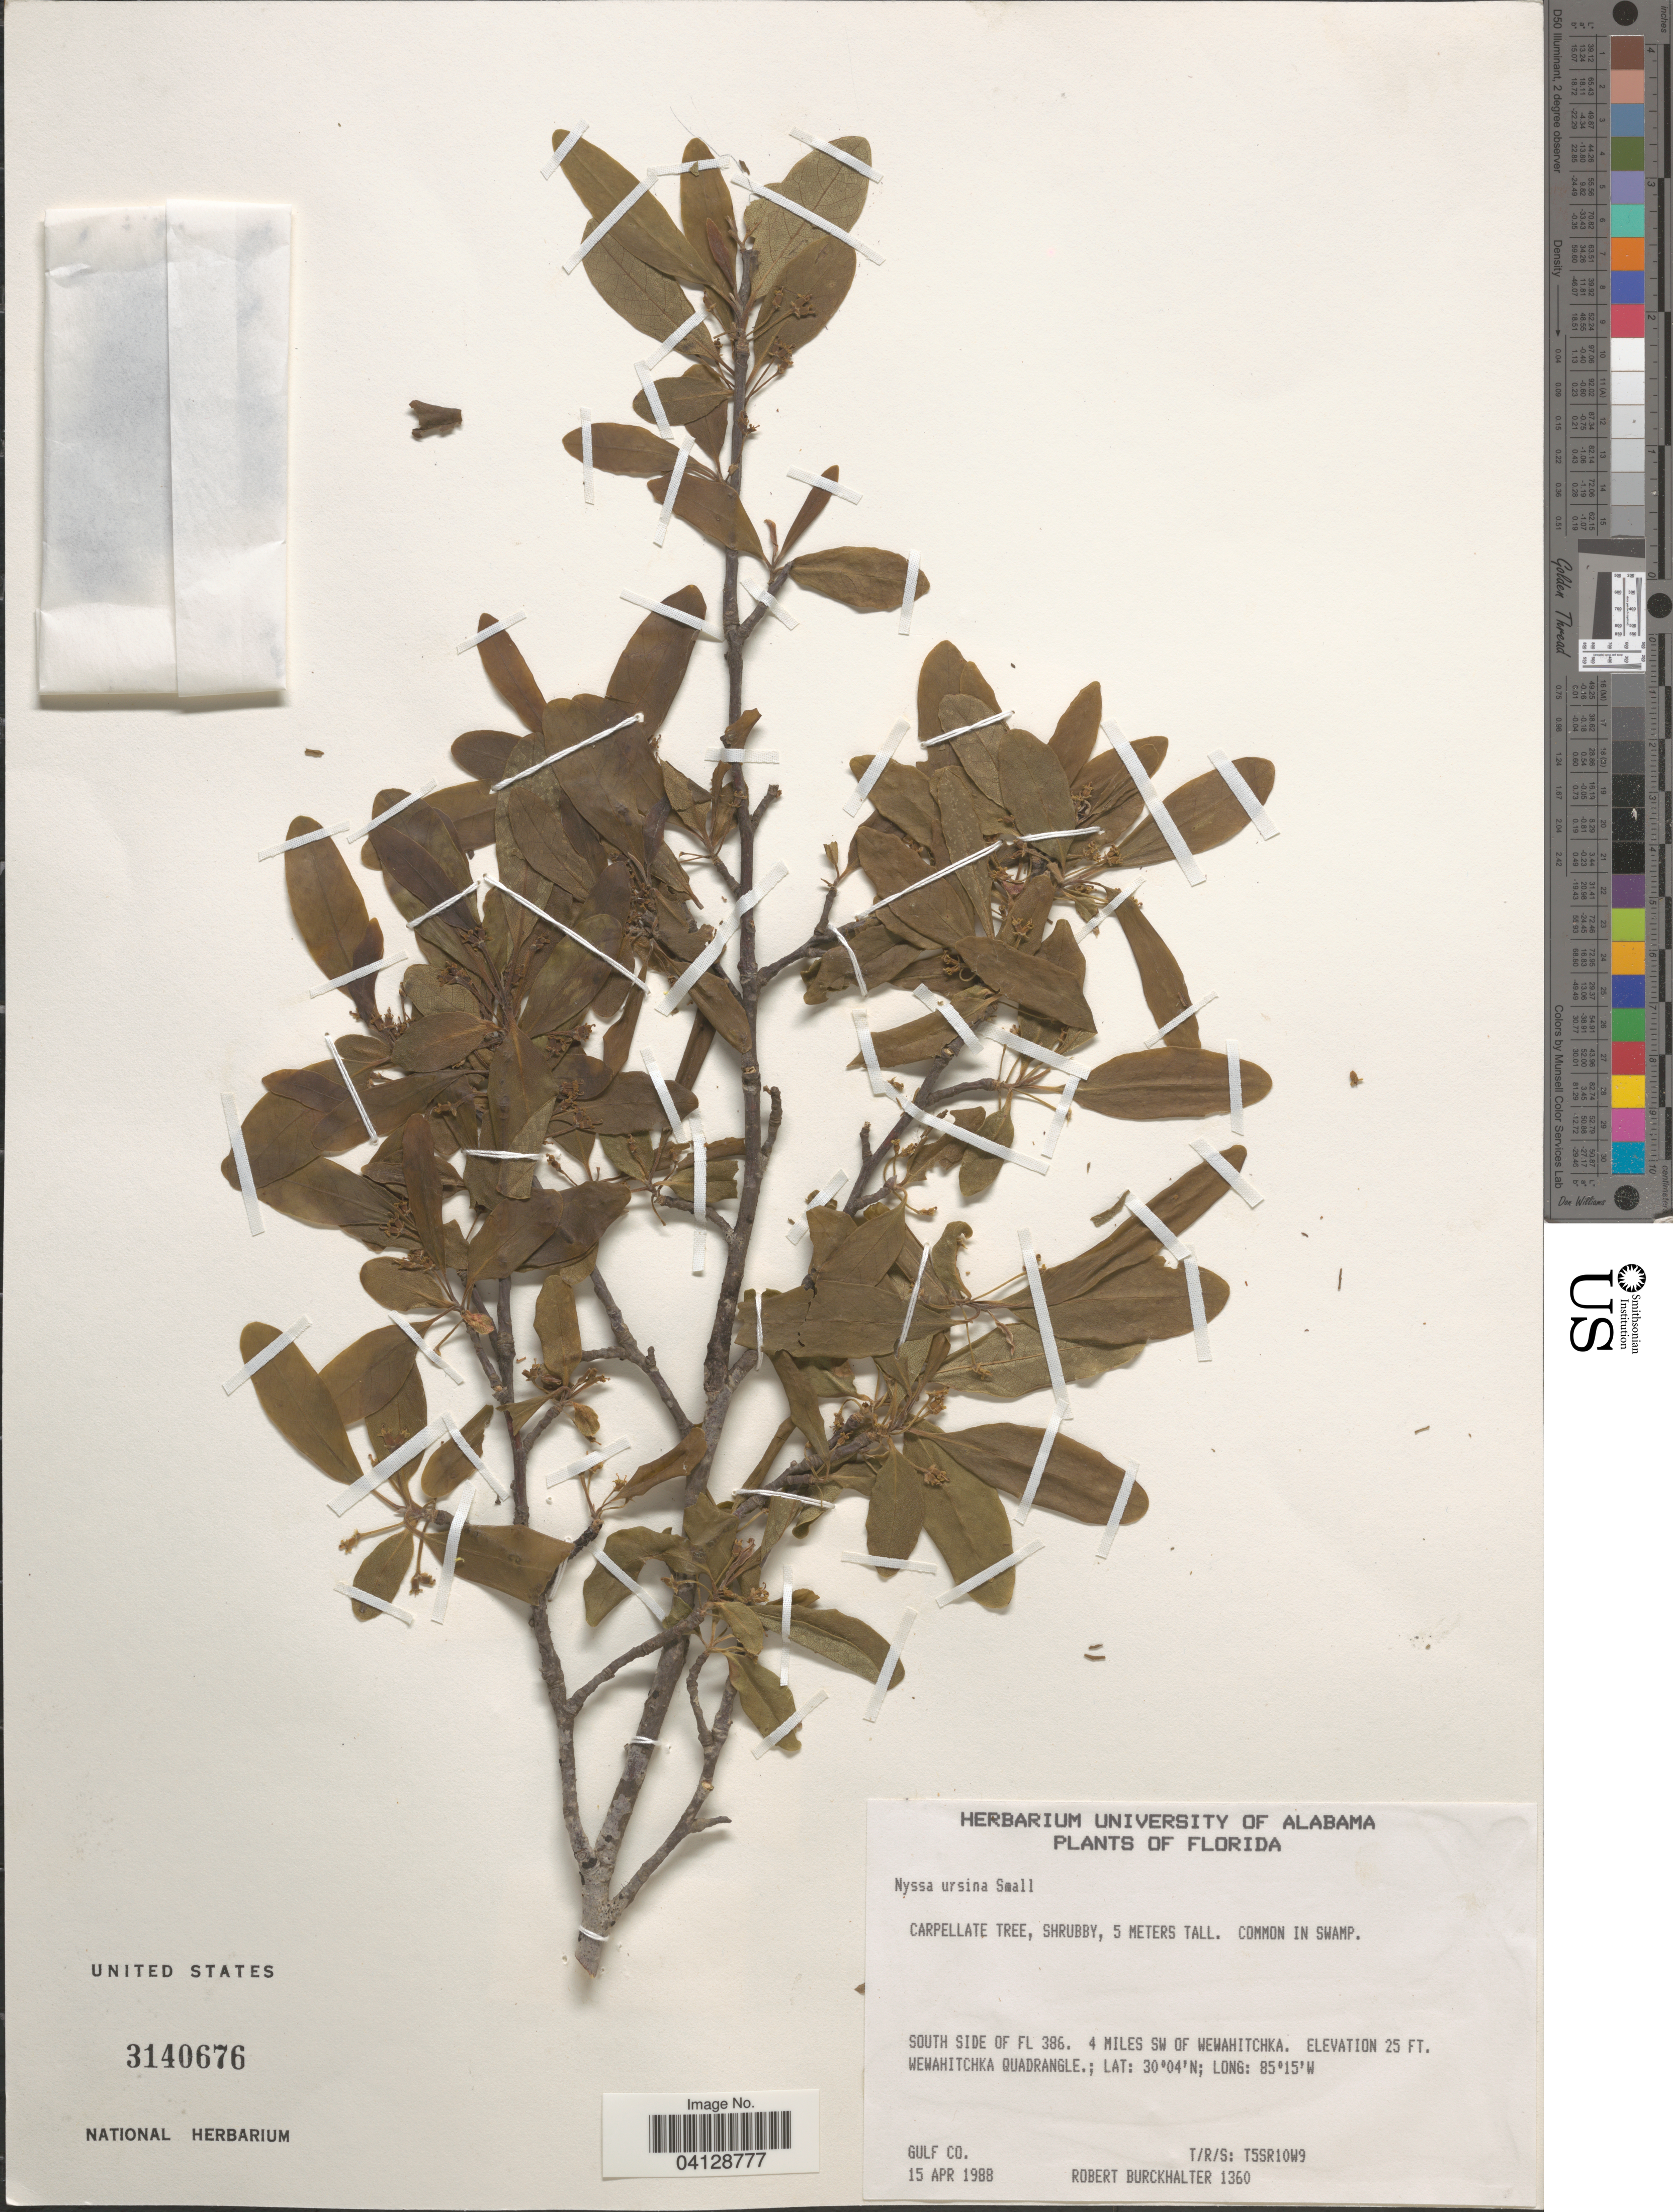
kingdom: Plantae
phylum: Tracheophyta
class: Magnoliopsida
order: Cornales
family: Nyssaceae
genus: Nyssa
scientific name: Nyssa ursina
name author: Small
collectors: R. Burckhalter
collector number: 1360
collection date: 1988-04-15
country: United States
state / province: Florida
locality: South side of FL 386. 4 miles SW of Wewahitchka. Wewahitchka Quadrangle. Gulf Co. T/R/S: T5SR10W9.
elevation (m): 8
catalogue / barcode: US 3140676